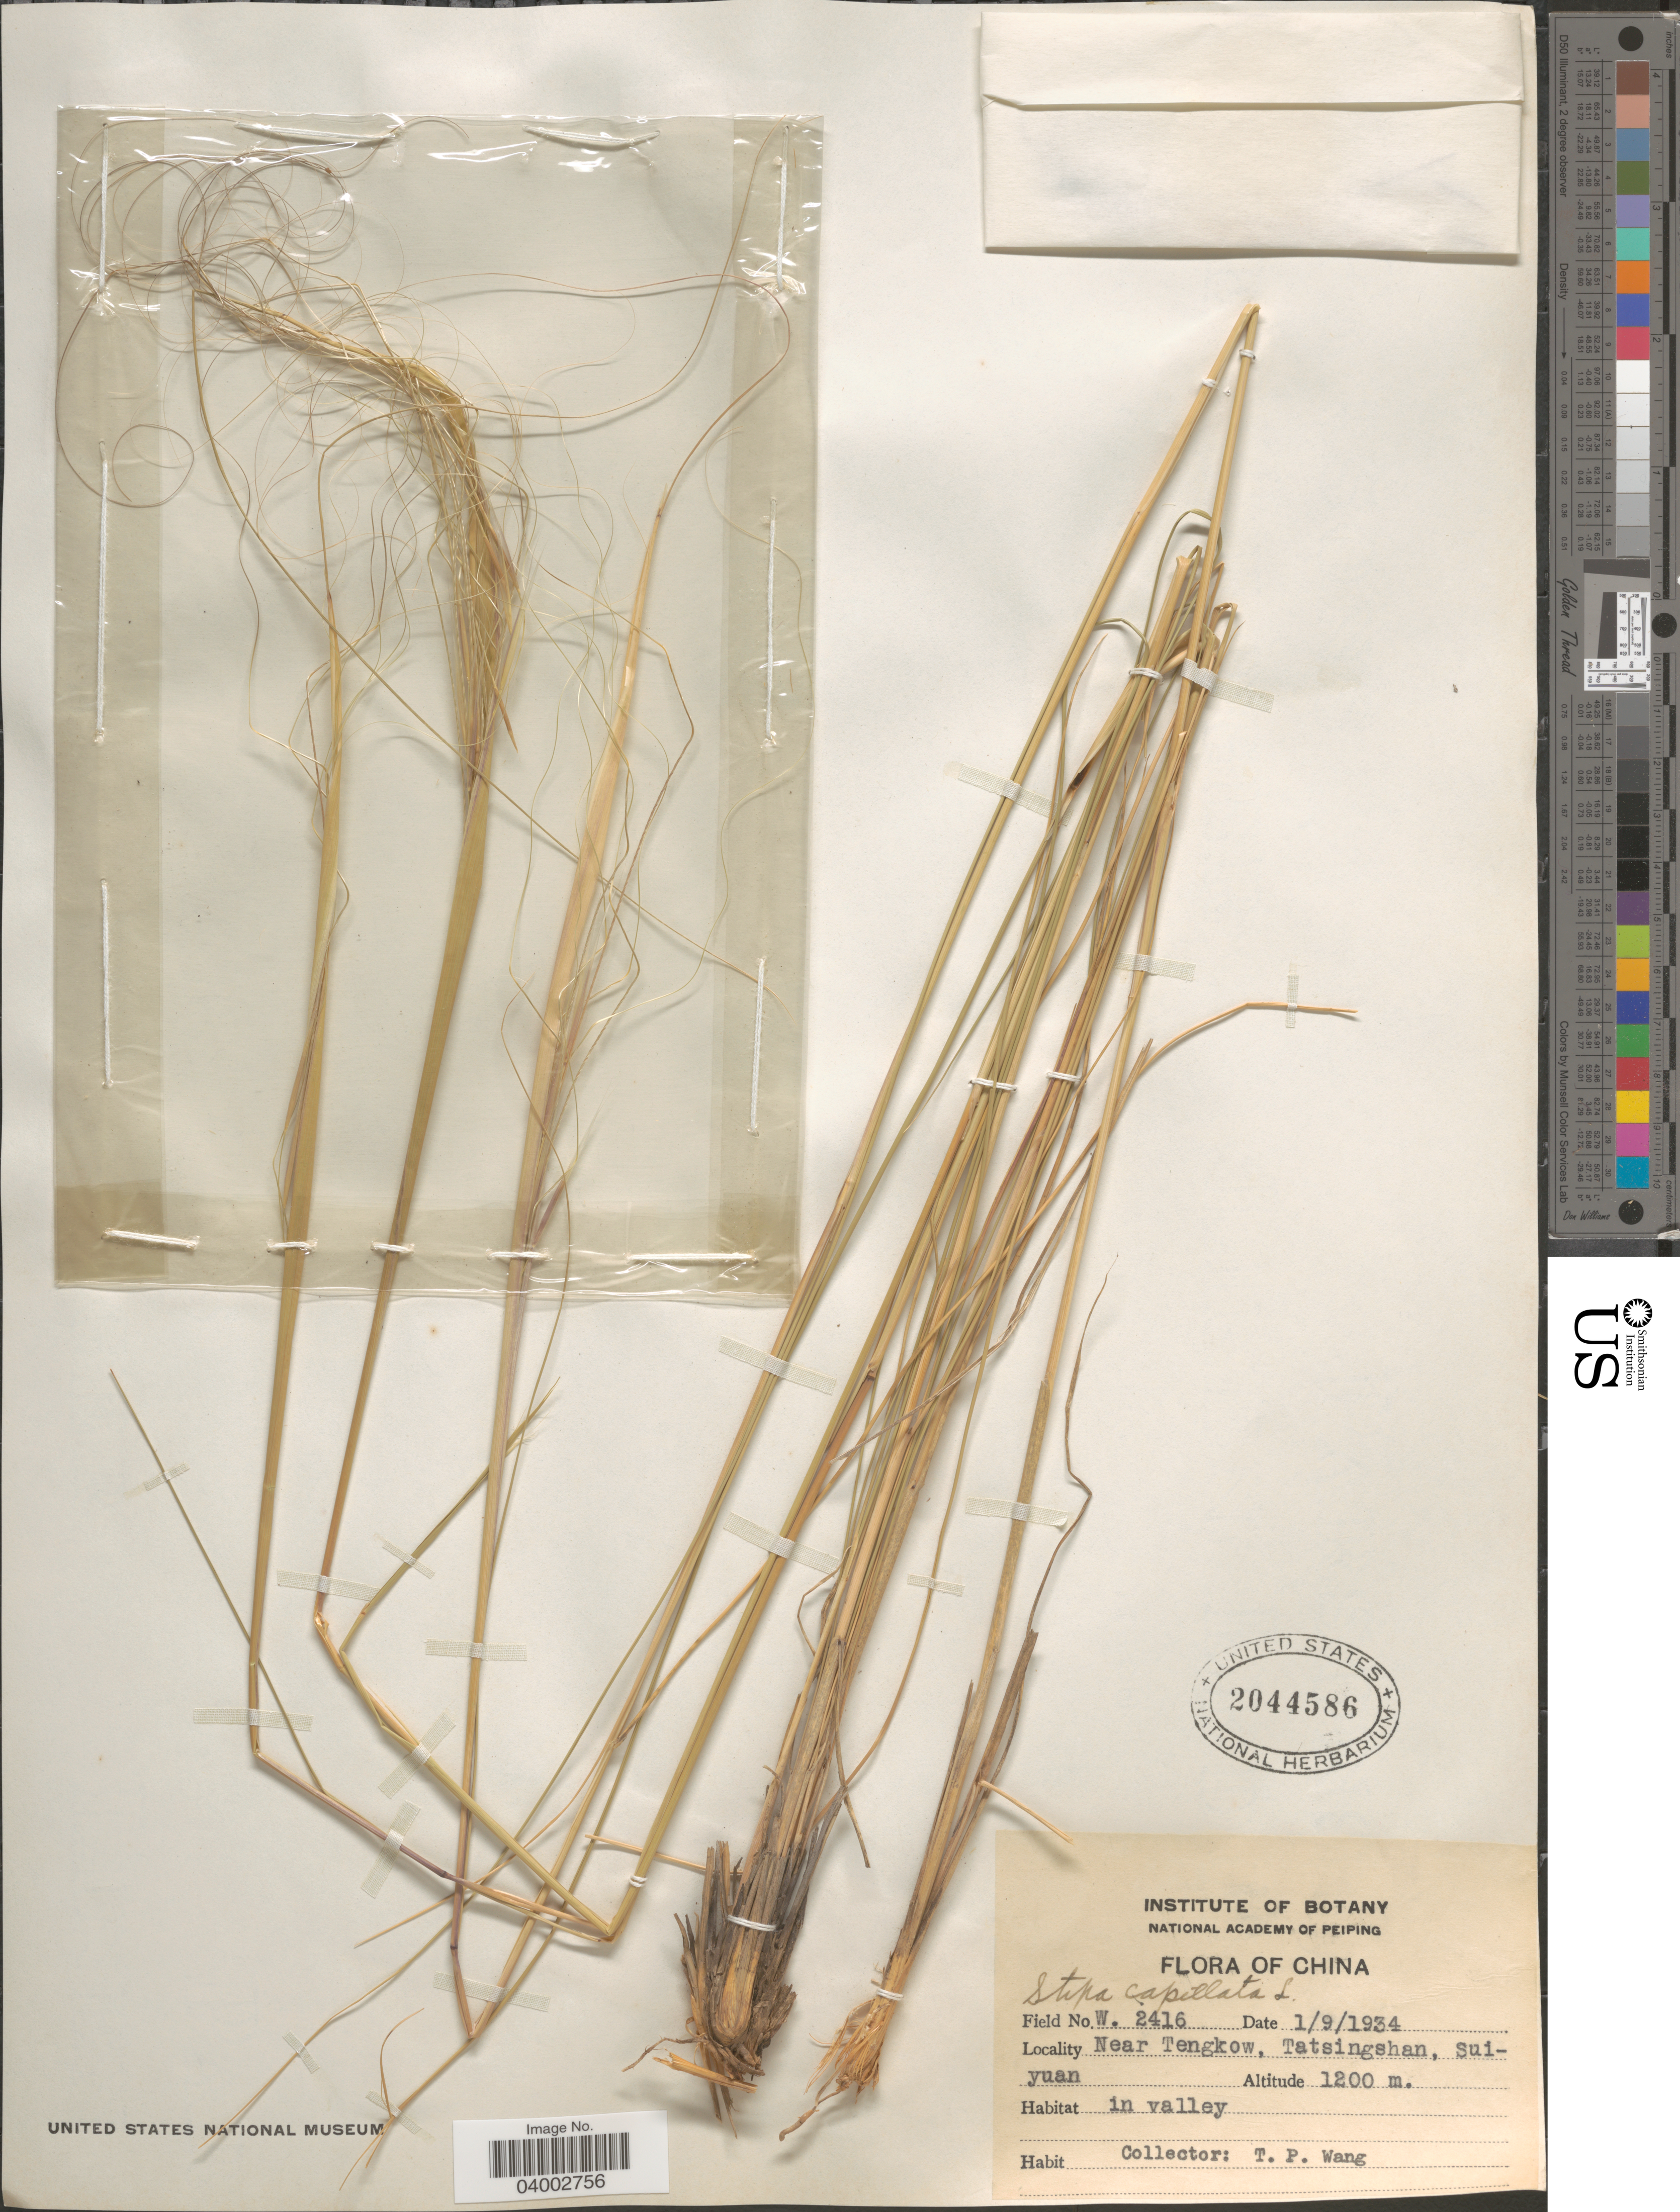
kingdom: Plantae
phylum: Tracheophyta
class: Liliopsida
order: Poales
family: Poaceae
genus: Stipa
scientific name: Stipa capillata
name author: L.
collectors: T. Wang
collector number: W.2416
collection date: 1934-09-01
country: China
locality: Near Tengkow, Tatsingshan, Sui-yuan.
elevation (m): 1200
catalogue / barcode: US 2044586